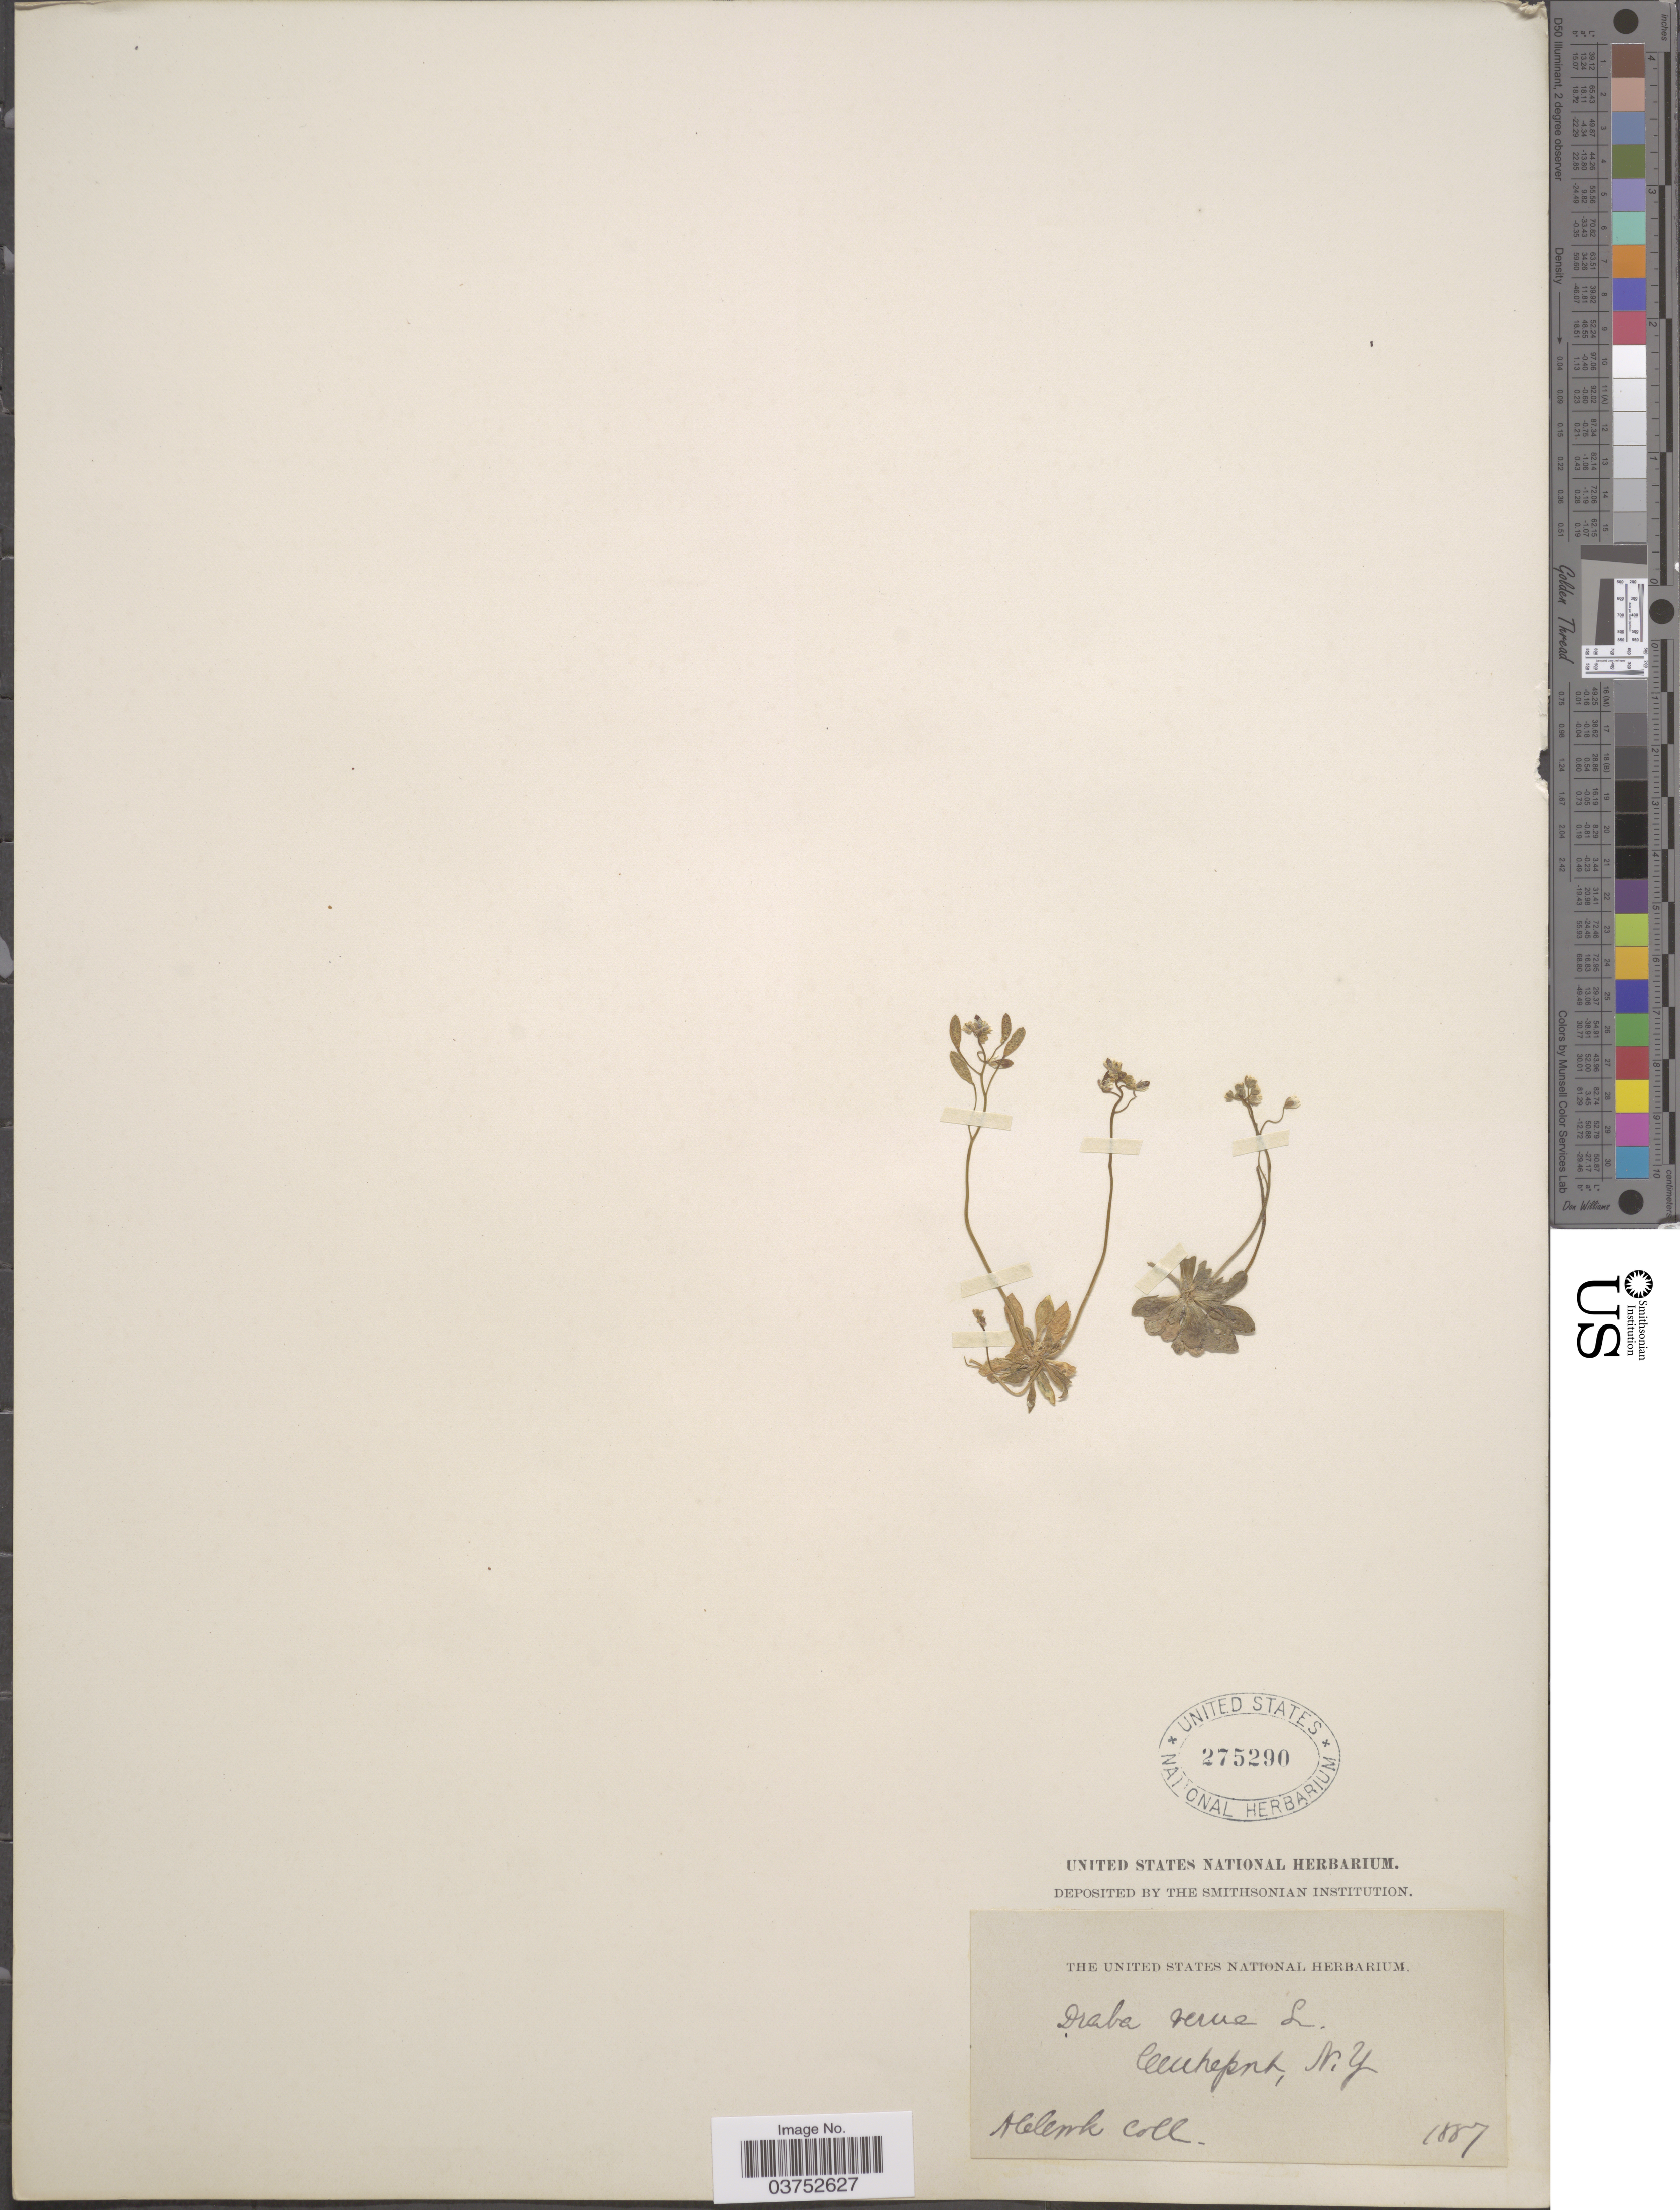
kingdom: Plantae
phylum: Tracheophyta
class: Magnoliopsida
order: Brassicales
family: Brassicaceae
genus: Draba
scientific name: Draba verna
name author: L.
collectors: A. Cook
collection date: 1887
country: United States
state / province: New York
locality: Centreport.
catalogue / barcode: US 275290